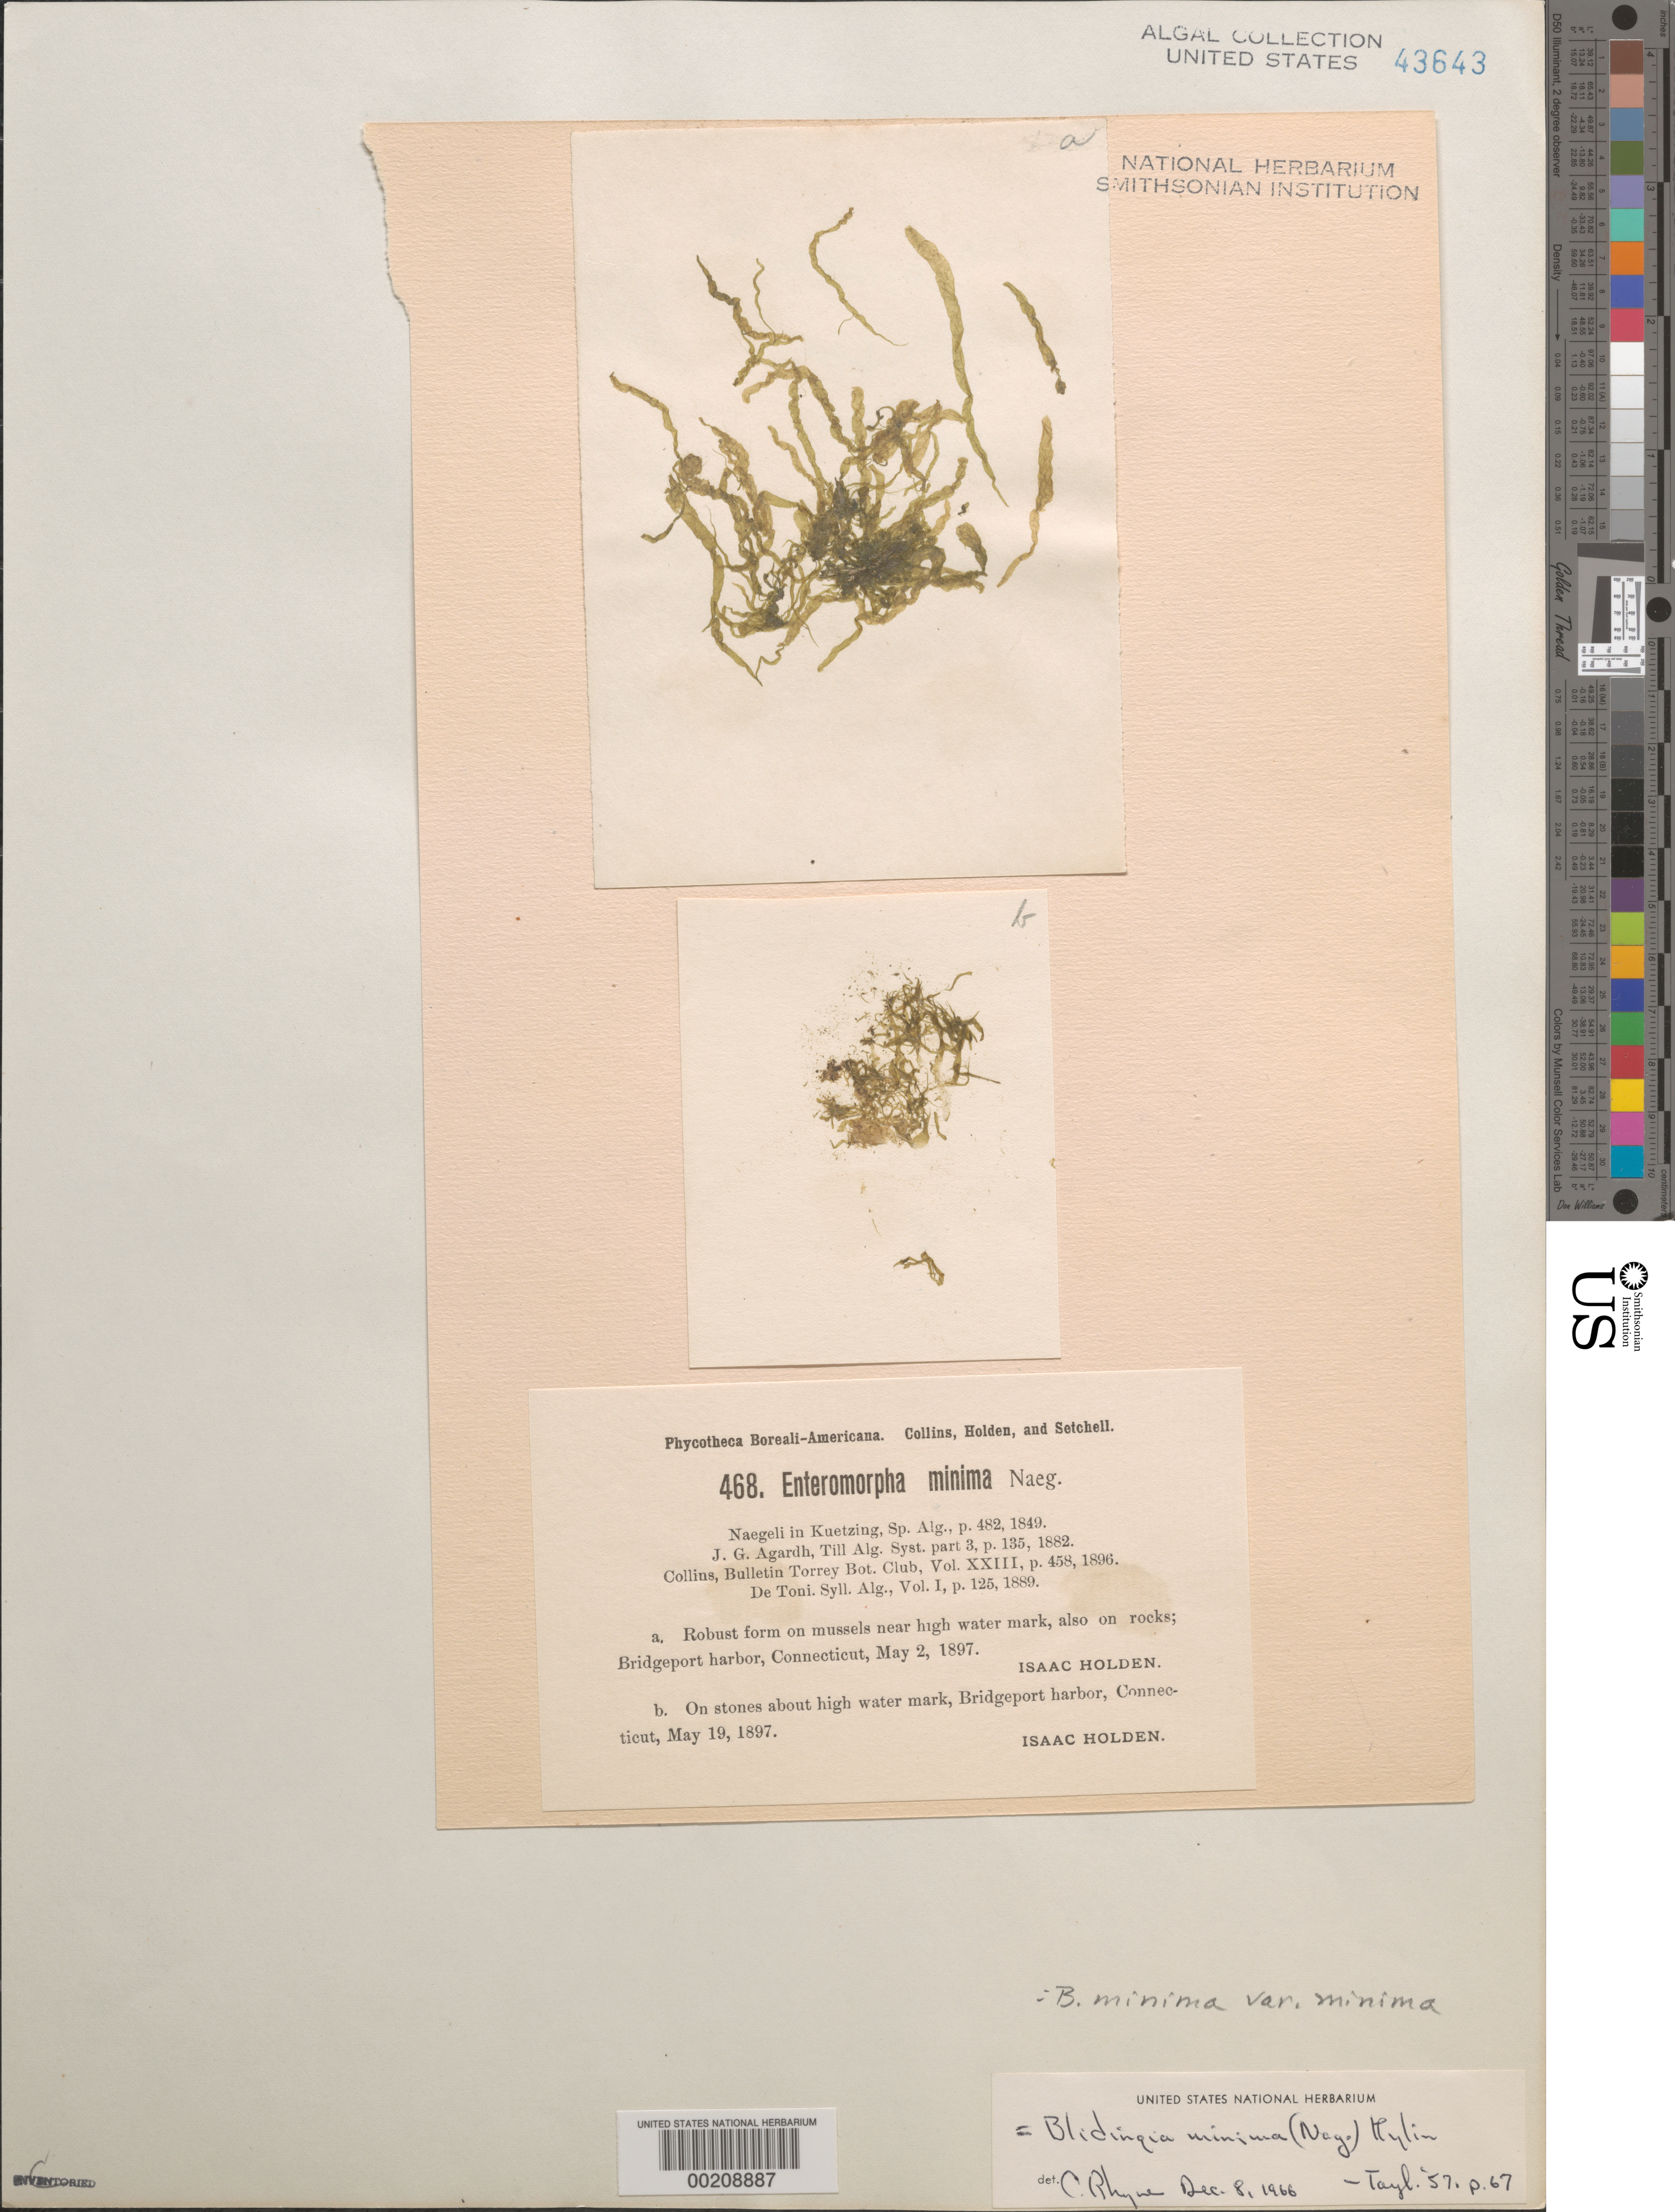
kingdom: Plantae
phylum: Chlorophyta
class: Ulvophyceae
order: Ulvales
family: Kornmanniaceae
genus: Blidingia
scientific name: Blidingia minima var. minima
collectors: I. Holden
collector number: PB-A 468A & PB-A 468B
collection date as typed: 02 May 1897 AND 19 May 1897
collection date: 1897-05-02,1897-05-19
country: United States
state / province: Connecticut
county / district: Fairfield County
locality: Bridgeport Harbor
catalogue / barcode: US 43643